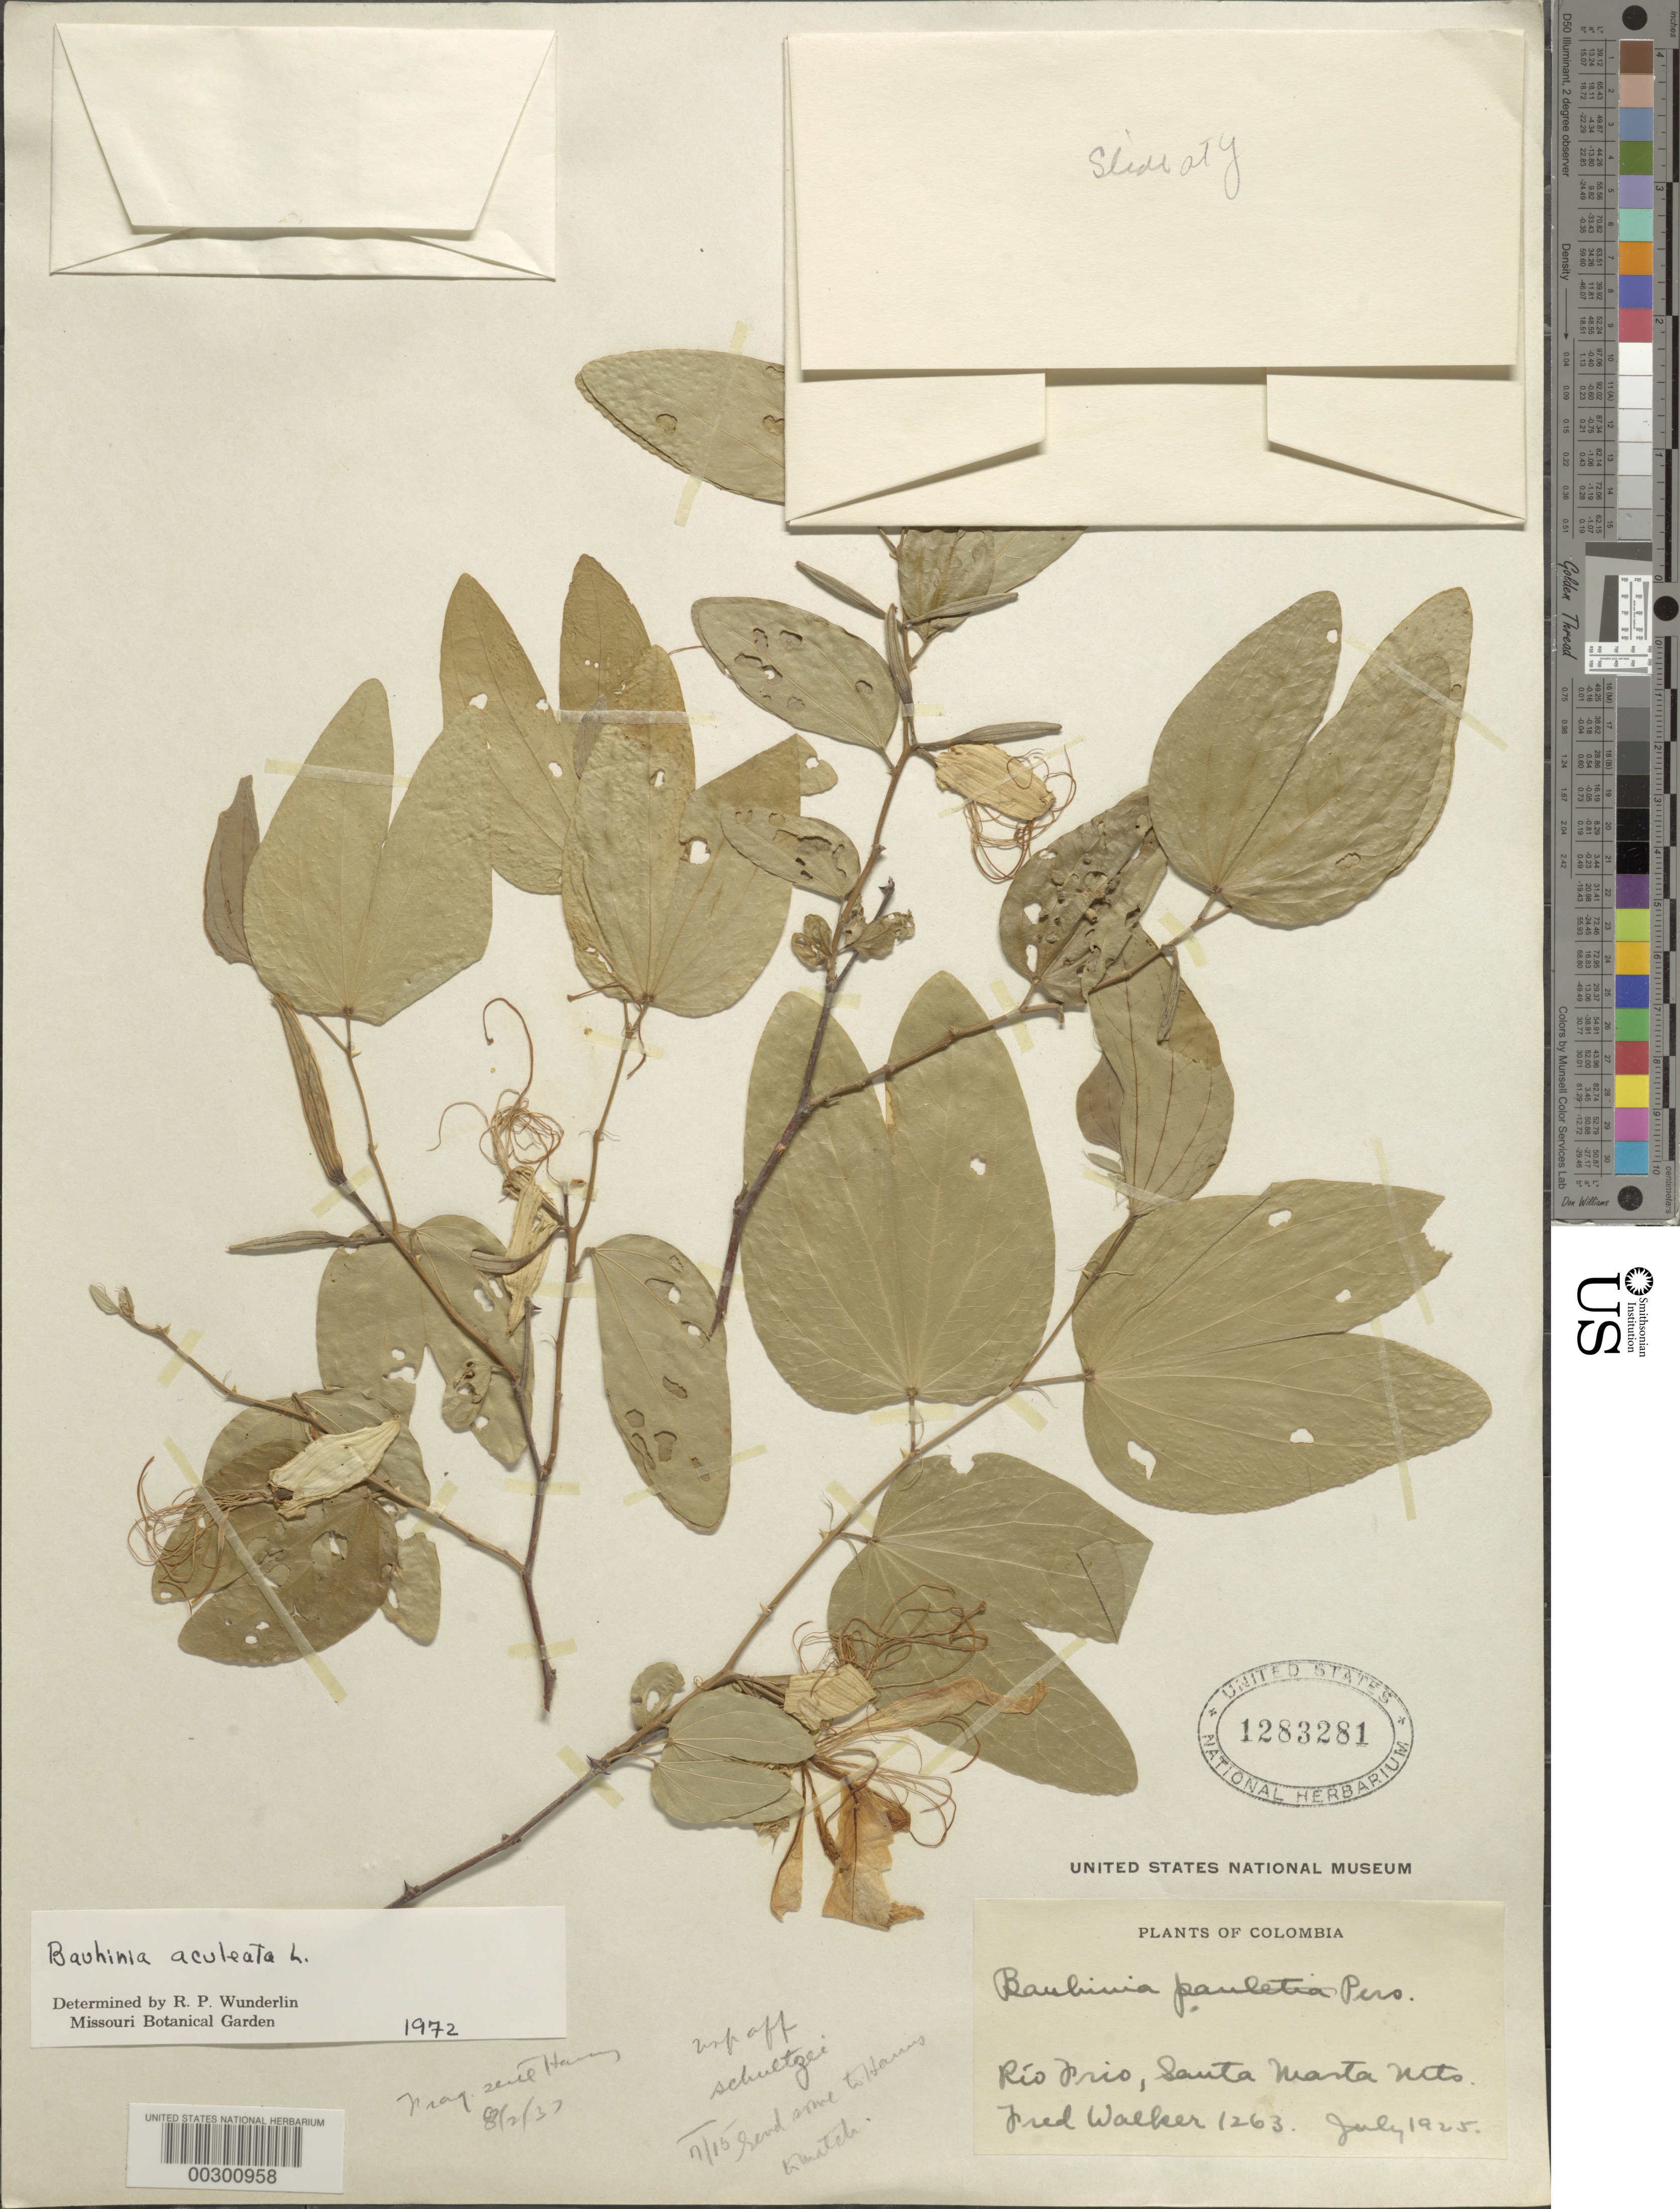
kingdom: Plantae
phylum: Tracheophyta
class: Magnoliopsida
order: Fabales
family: Fabaceae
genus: Bauhinia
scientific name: Bauhinia aculeata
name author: L.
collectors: F. Walker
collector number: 1263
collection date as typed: Jul 1925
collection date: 1925-07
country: Colombia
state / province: Norte de Santander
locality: Rio Frio, Santa Marta Mts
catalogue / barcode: US 1283281